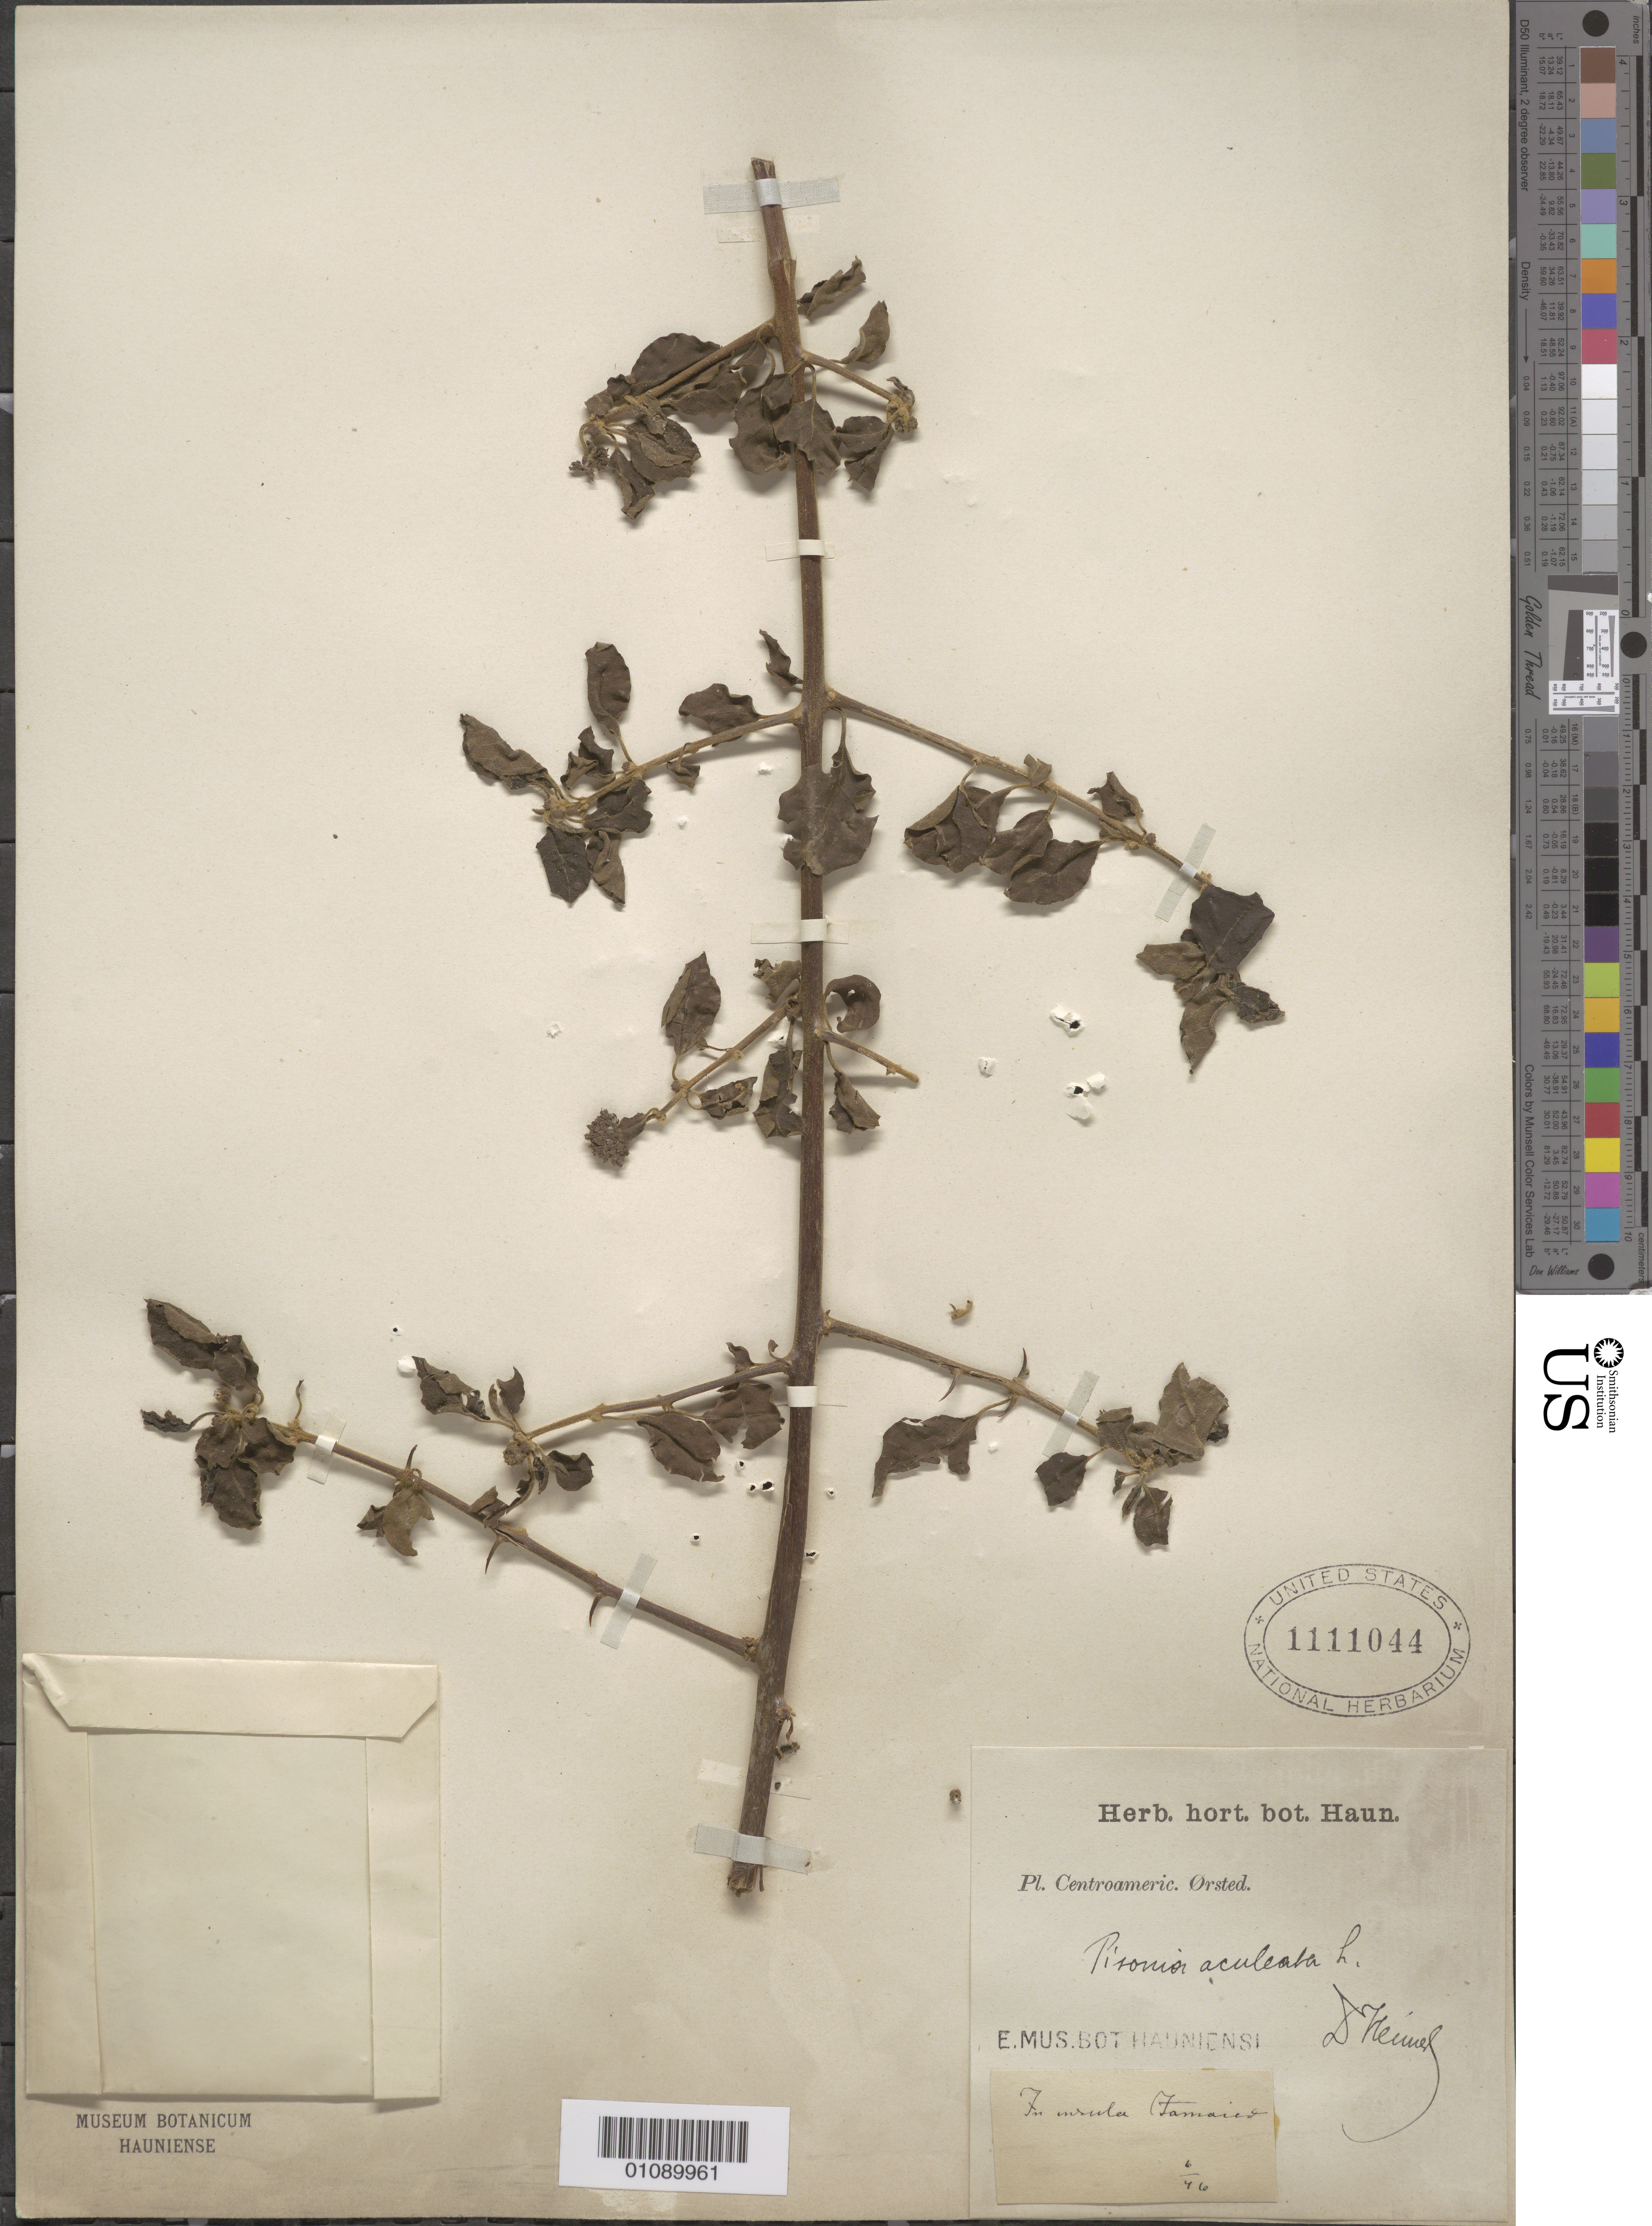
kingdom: Plantae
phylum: Tracheophyta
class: Magnoliopsida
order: Caryophyllales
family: Nyctaginaceae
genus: Pisonia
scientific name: Pisonia aculeata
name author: L.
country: Jamaica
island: Jamaica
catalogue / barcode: US 1111044